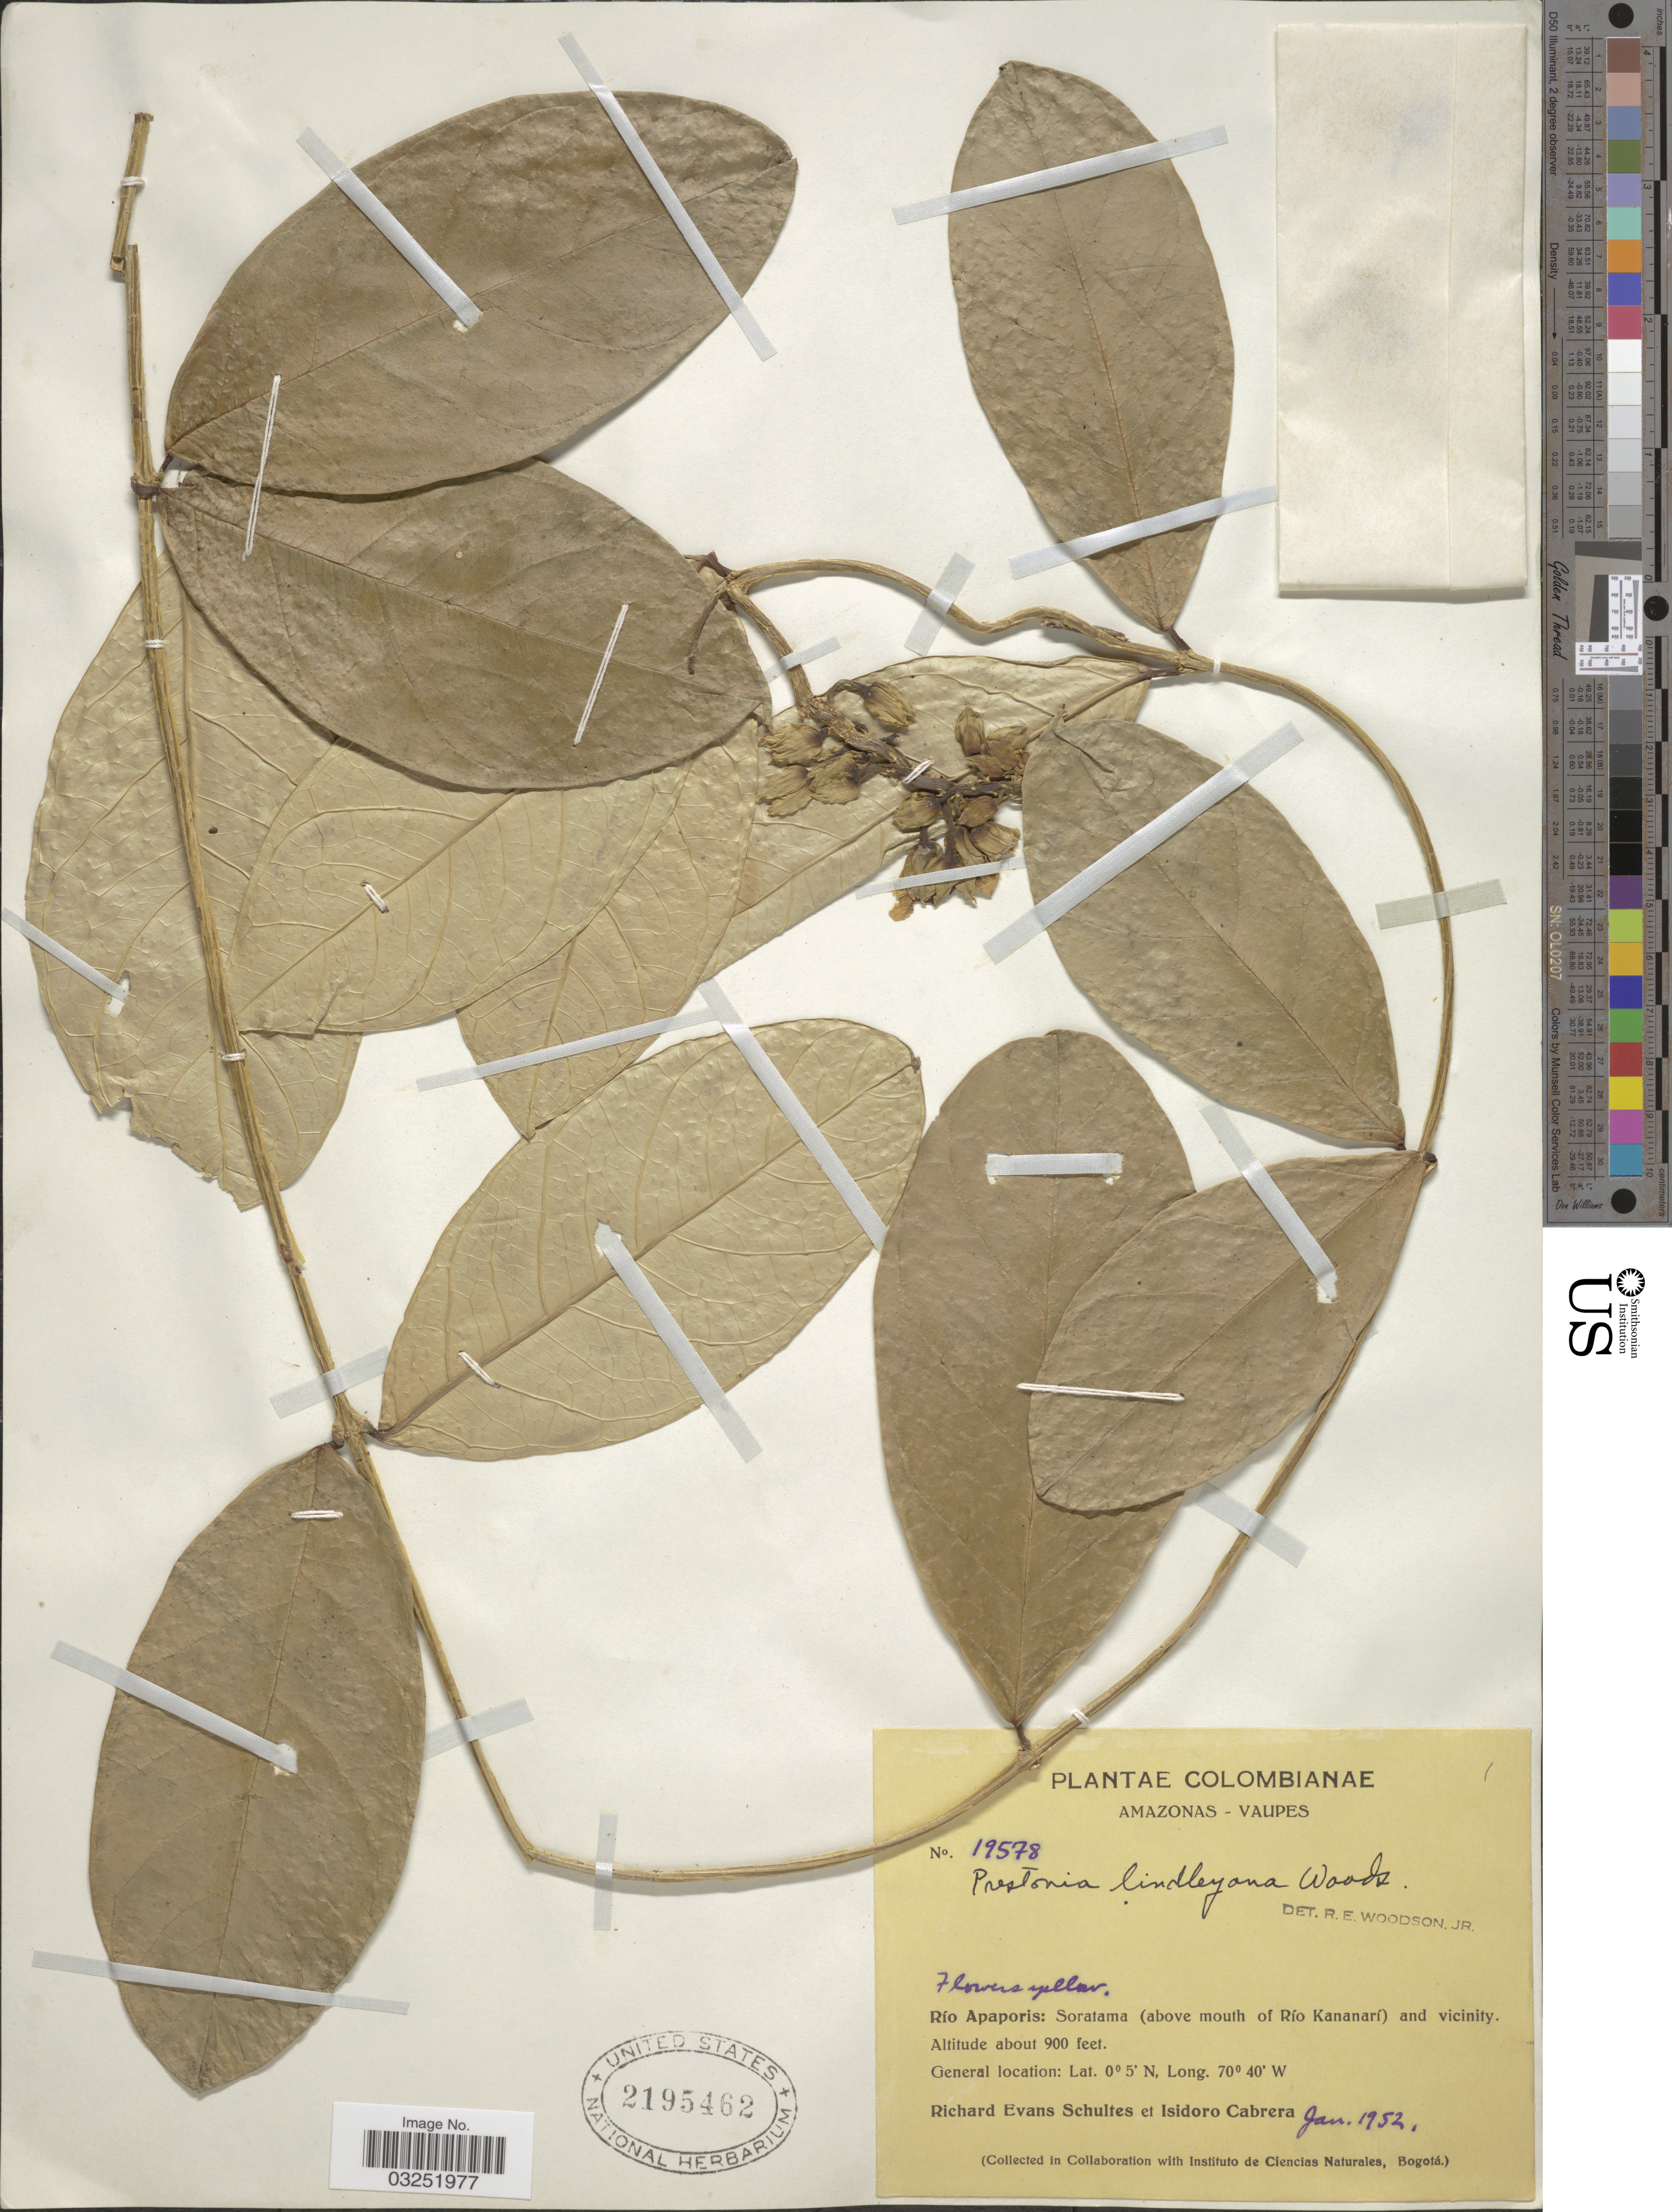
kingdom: Plantae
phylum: Tracheophyta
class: Magnoliopsida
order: Gentianales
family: Apocynaceae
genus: Prestonia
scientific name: Prestonia lindleyana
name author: Woodson ex Gleason & A.C. Sm.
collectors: R. E. Schultes & I. Cabrera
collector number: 19578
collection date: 1952-01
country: Colombia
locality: Amazonas - Vaupes, Río Apaporis: Soratama (above mouth of Río Kananarí) and vicinity.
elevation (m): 274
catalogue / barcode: US 2195462